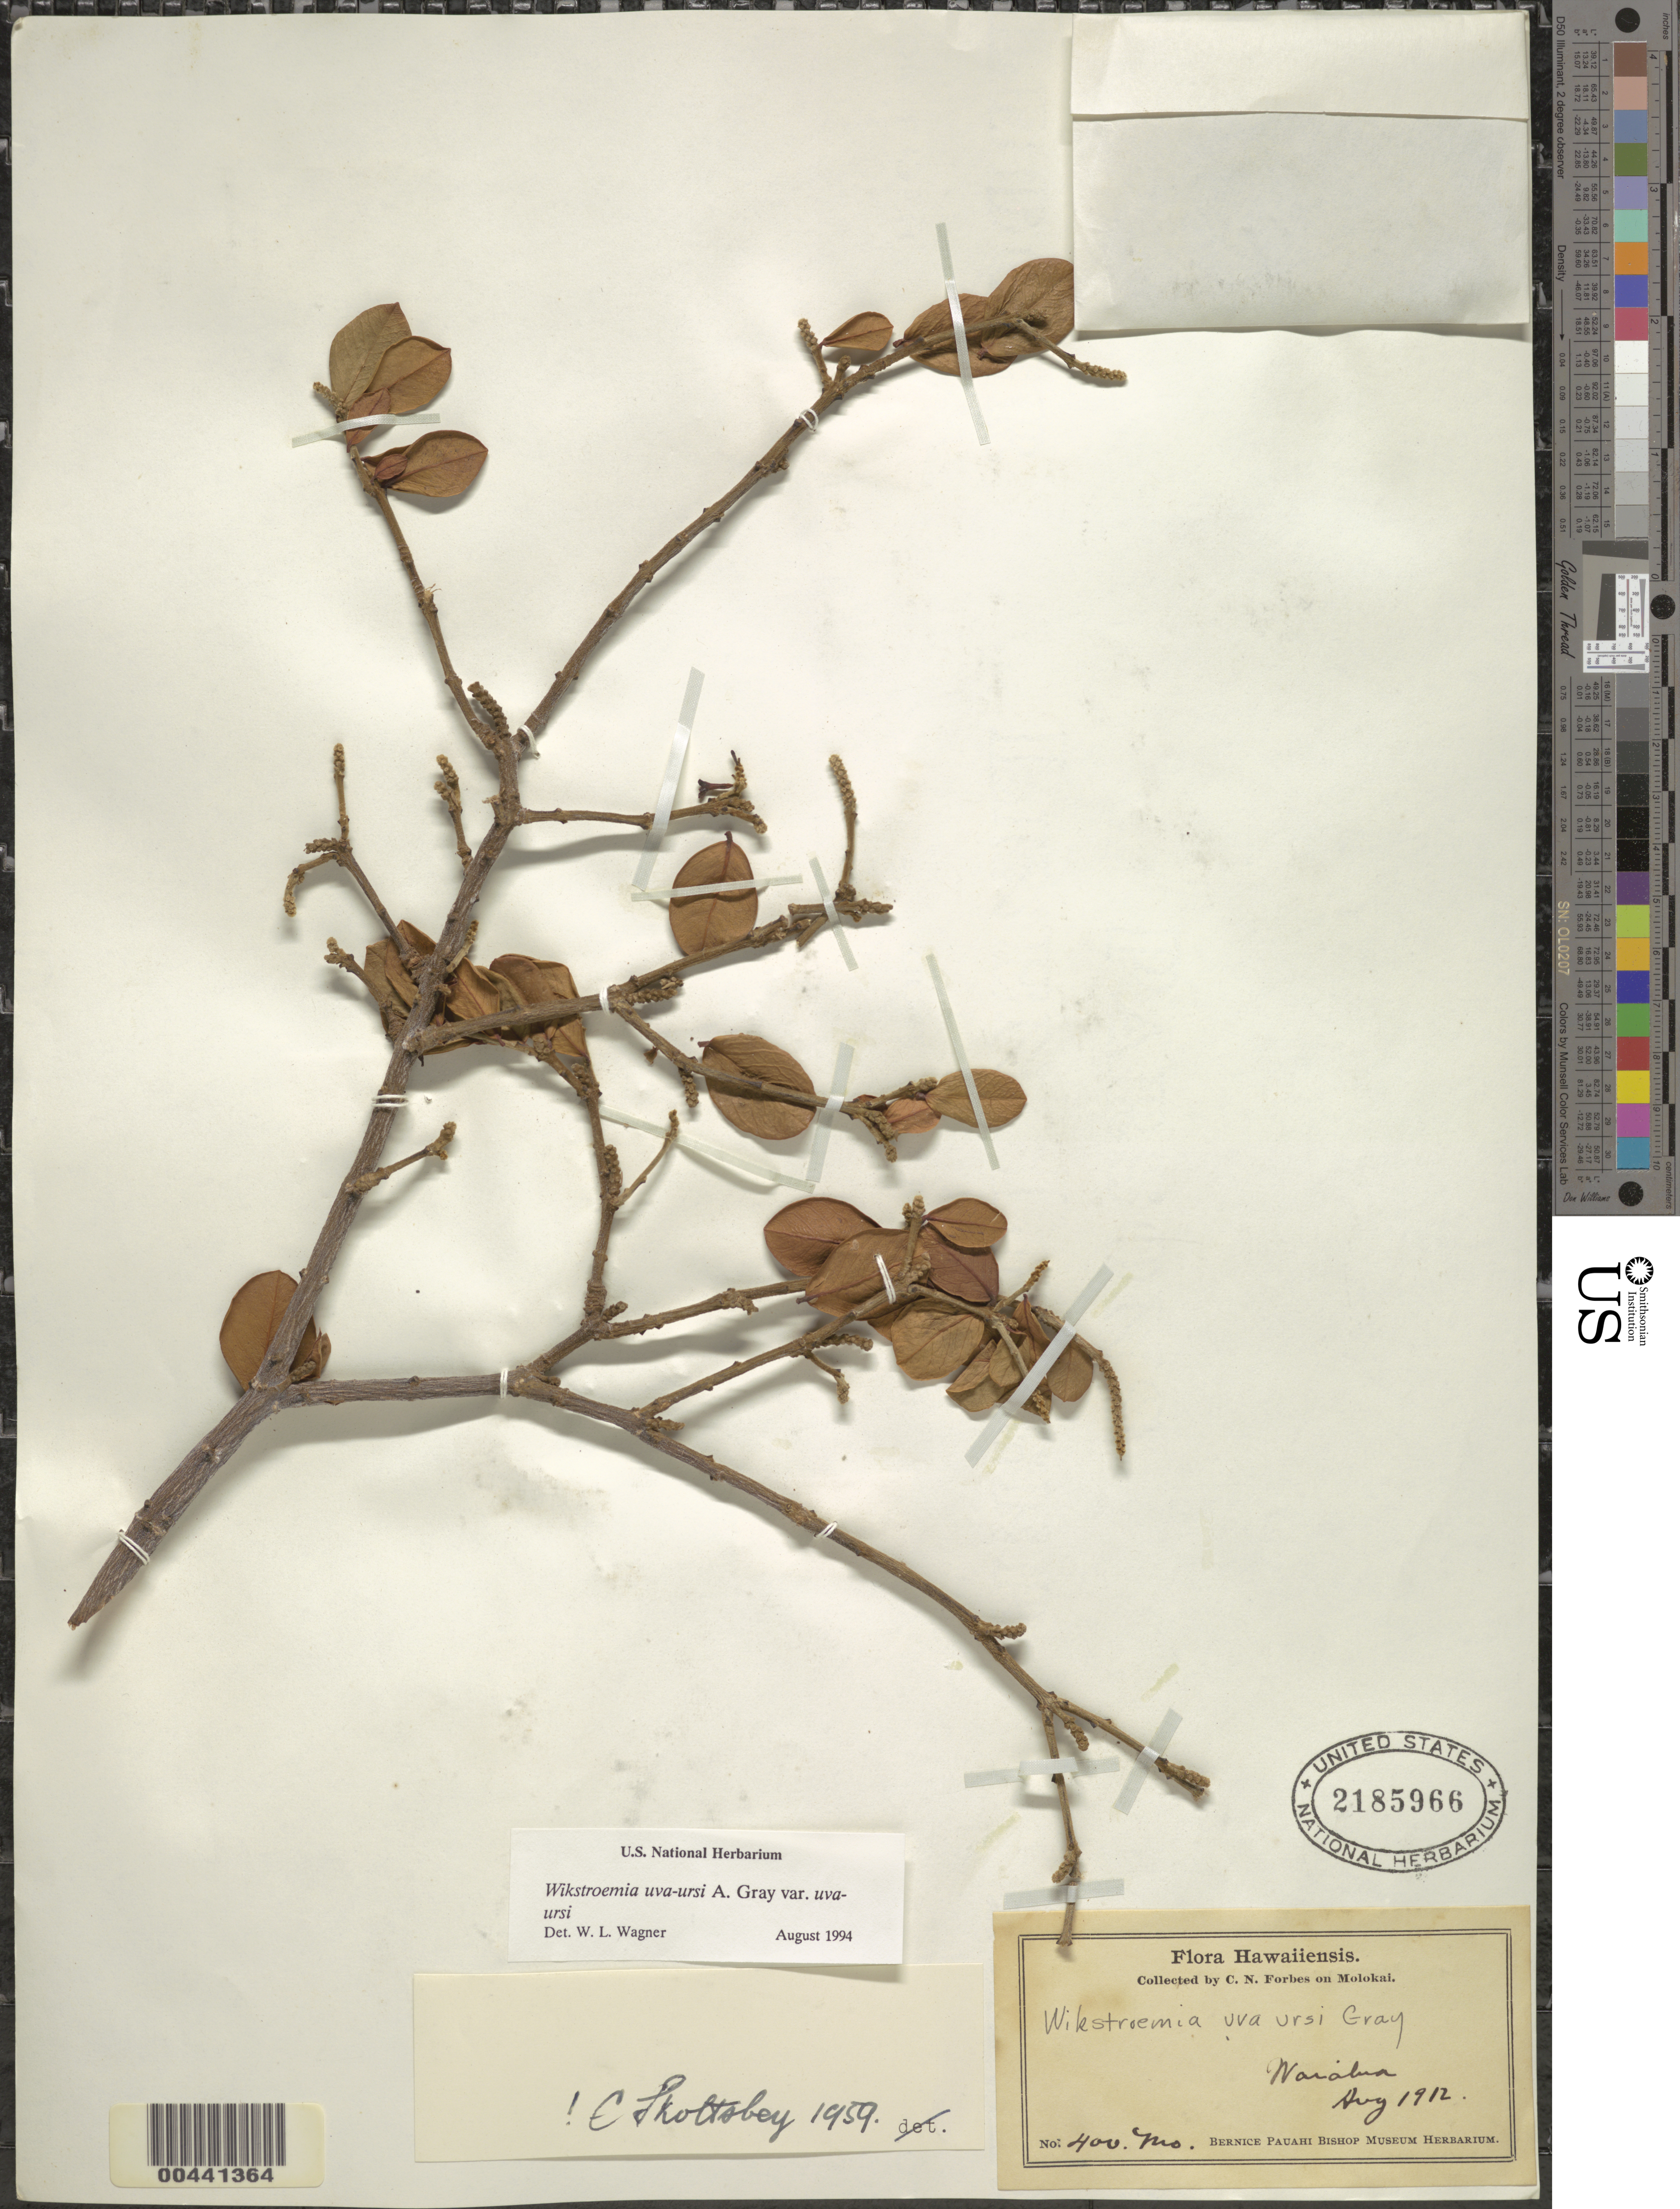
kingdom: Plantae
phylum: Tracheophyta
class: Magnoliopsida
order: Malvales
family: Thymelaeaceae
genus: Wikstroemia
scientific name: Wikstroemia uva-ursi var. uva-ursi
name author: A. Gray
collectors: C. N. Forbes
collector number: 400.Mo.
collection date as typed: Aug 1912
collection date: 1912-08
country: United States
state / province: Hawaii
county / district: Maui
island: Moloka'i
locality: Waialua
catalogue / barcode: US 2185966